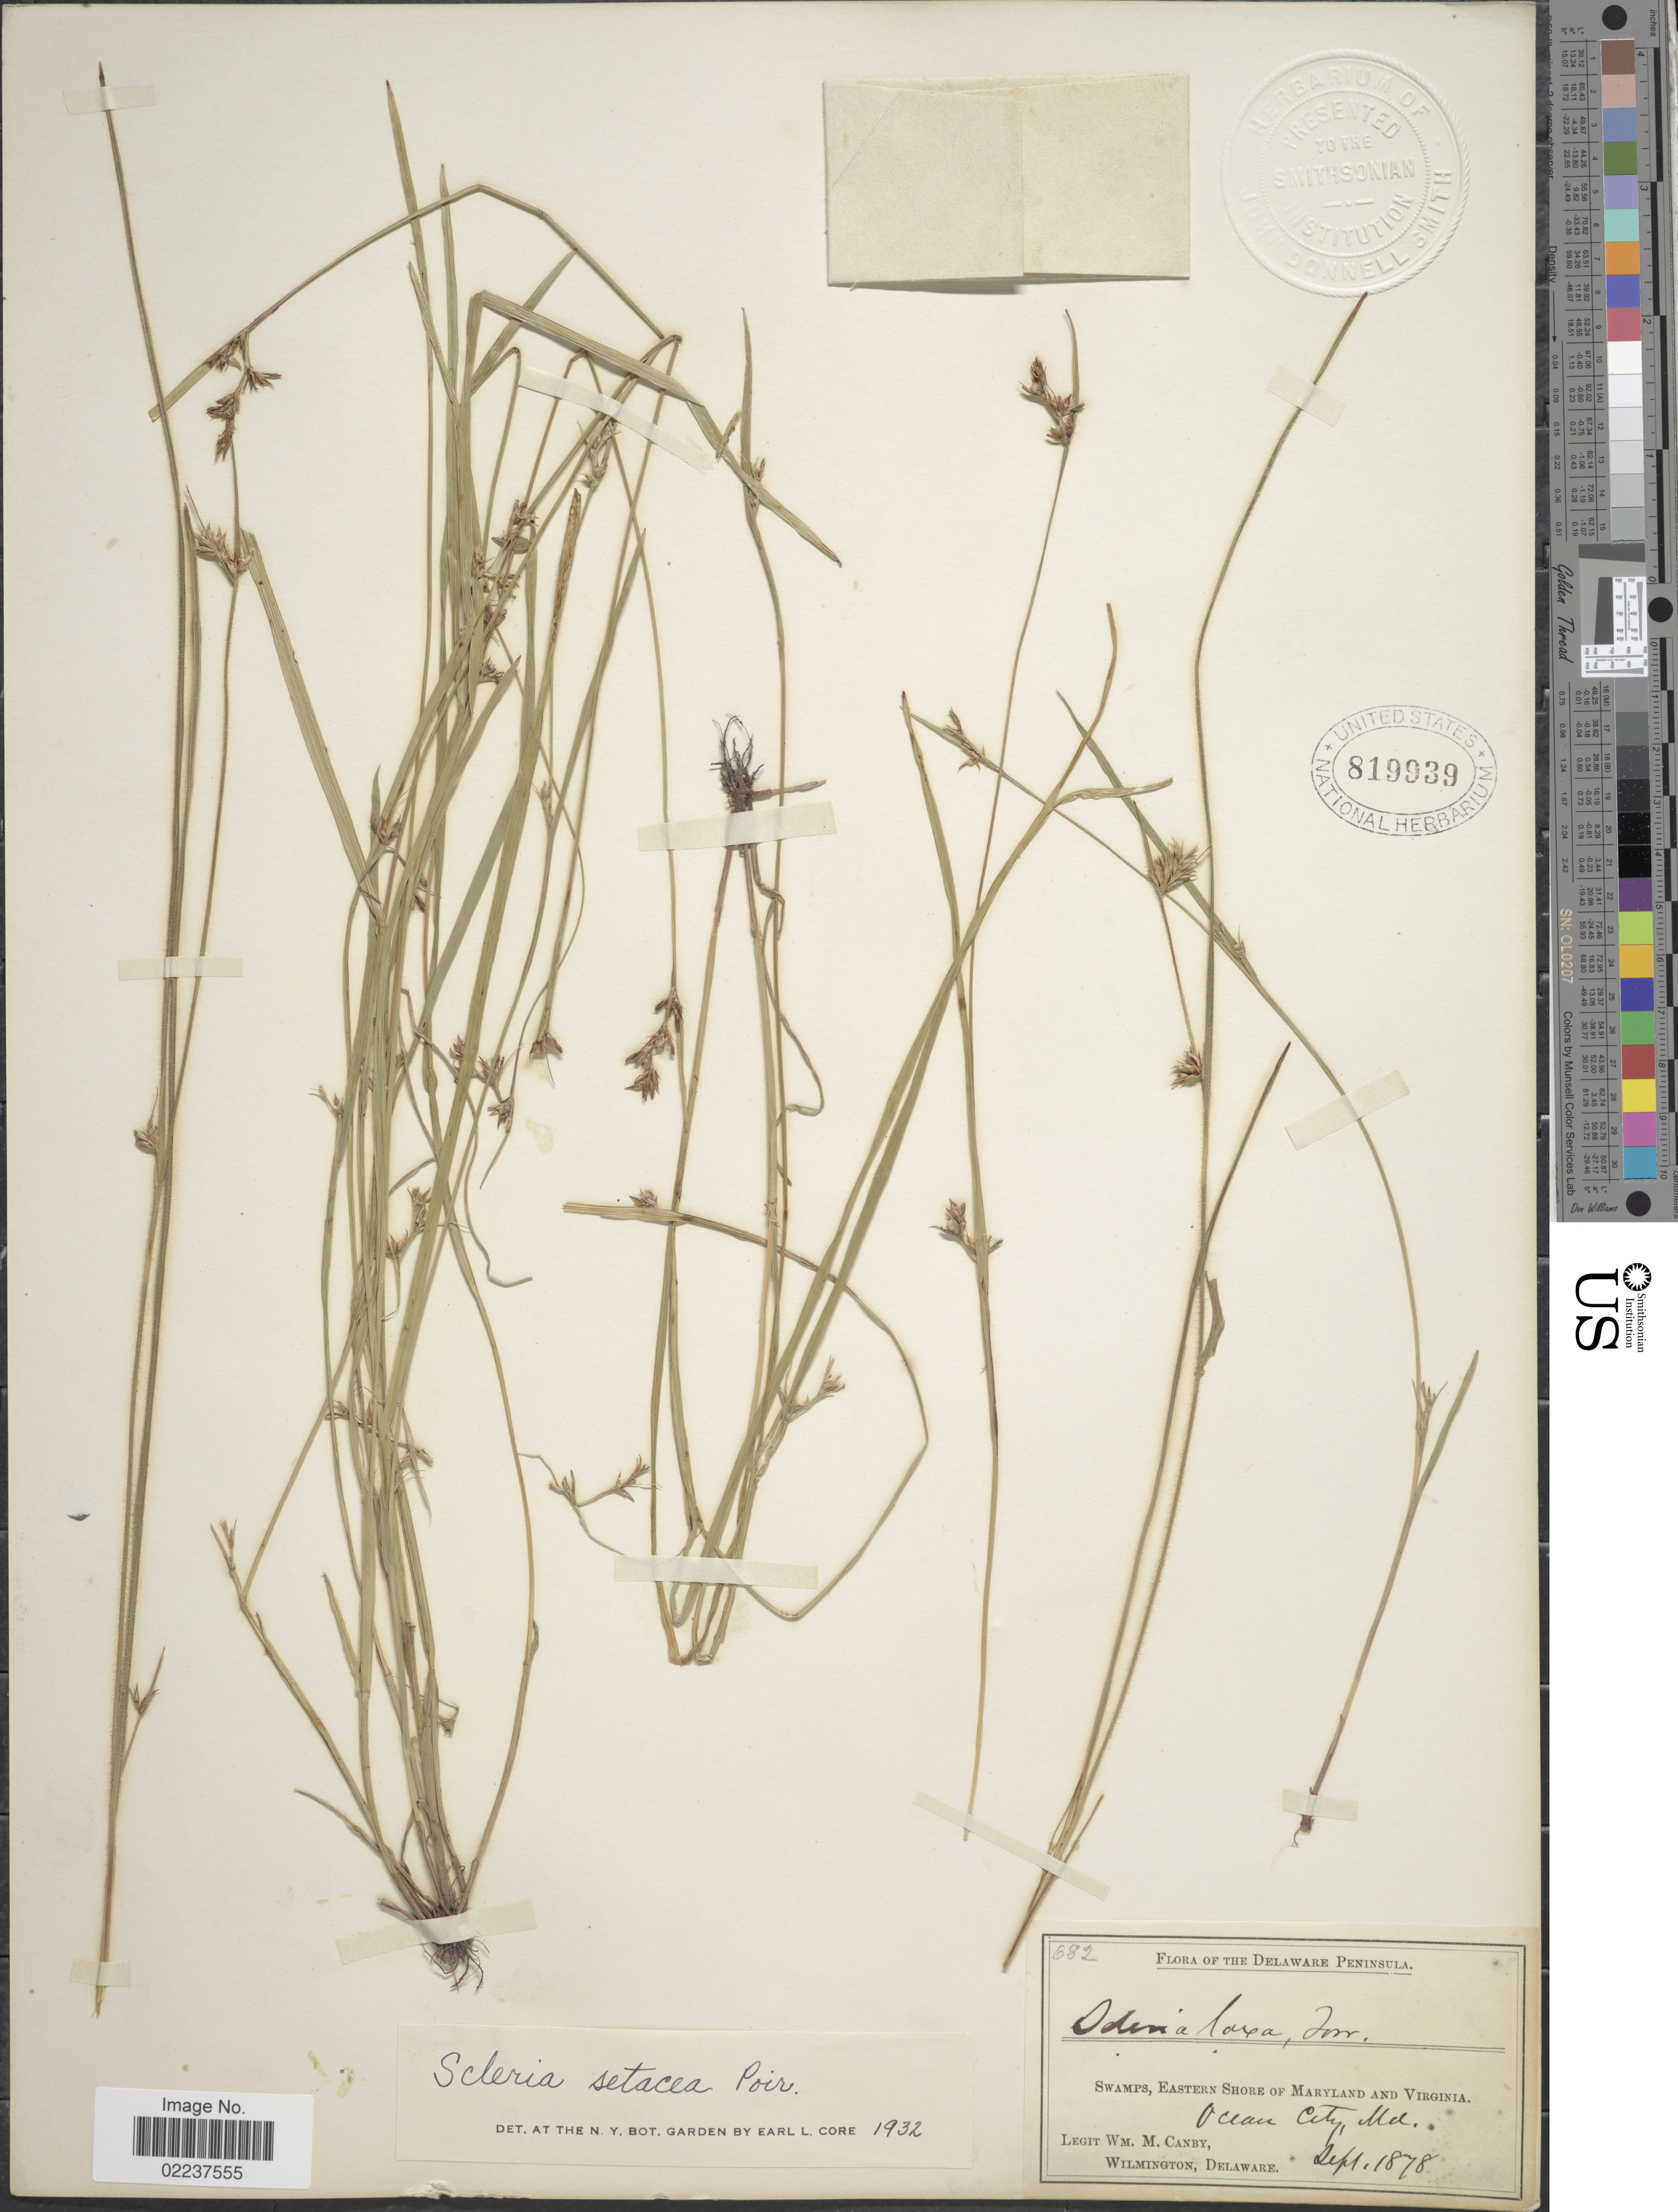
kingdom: Plantae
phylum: Tracheophyta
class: Liliopsida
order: Poales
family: Cyperaceae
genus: Scleria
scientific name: Scleria muehlenbergii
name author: Steud.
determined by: Strong, Mark T., (BOT), Smithsonian Institution - National Museum of Natural History (UNITED STATES)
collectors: W. M. Canby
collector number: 682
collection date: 1878-09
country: United States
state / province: Maryland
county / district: Worcester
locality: Delaware, Eastern Shore of Maryland and Virginia, Ocean City, Md.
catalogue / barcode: US 819939